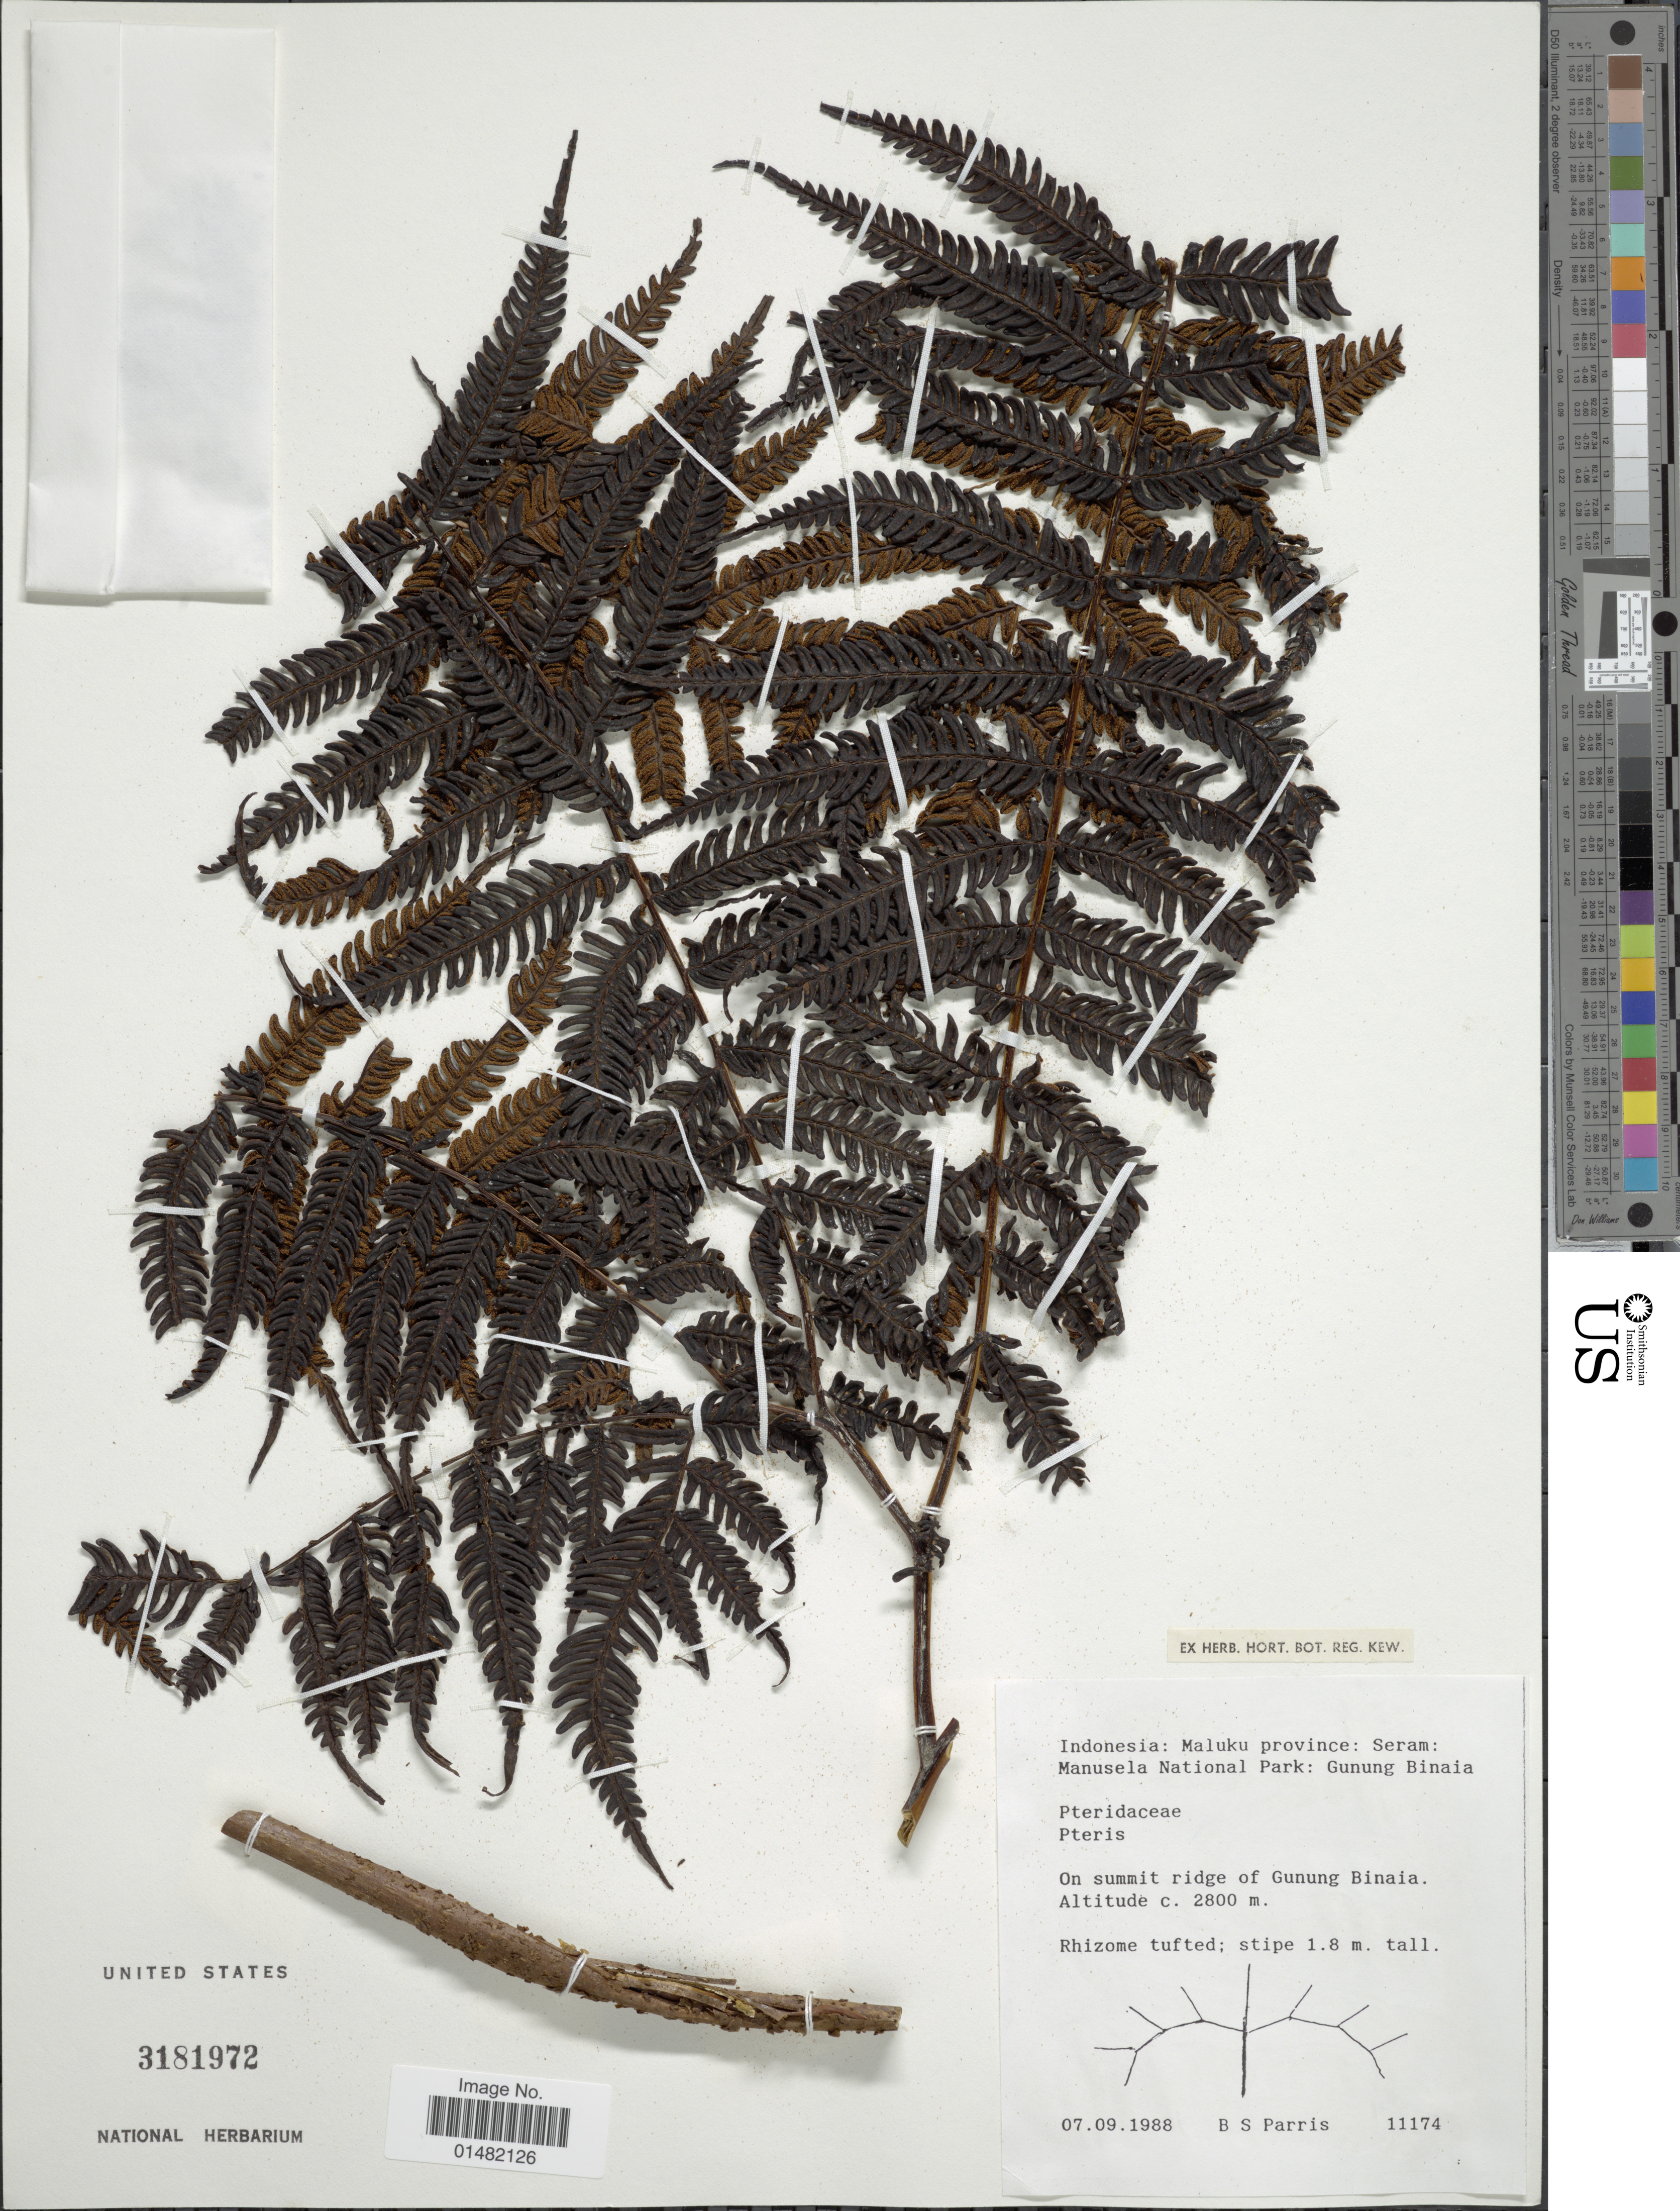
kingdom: Plantae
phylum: Tracheophyta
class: Polypodiopsida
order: Polypodiales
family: Pteridaceae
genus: Pteris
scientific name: Pteris sp.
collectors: B. S. Parris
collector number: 11174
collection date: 1988-09-07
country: Indonesia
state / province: Maluku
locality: Seram: Manusela National Park: Gunung Binaia, On summit ridge of Gunung Binaia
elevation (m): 2800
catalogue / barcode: US 3181972